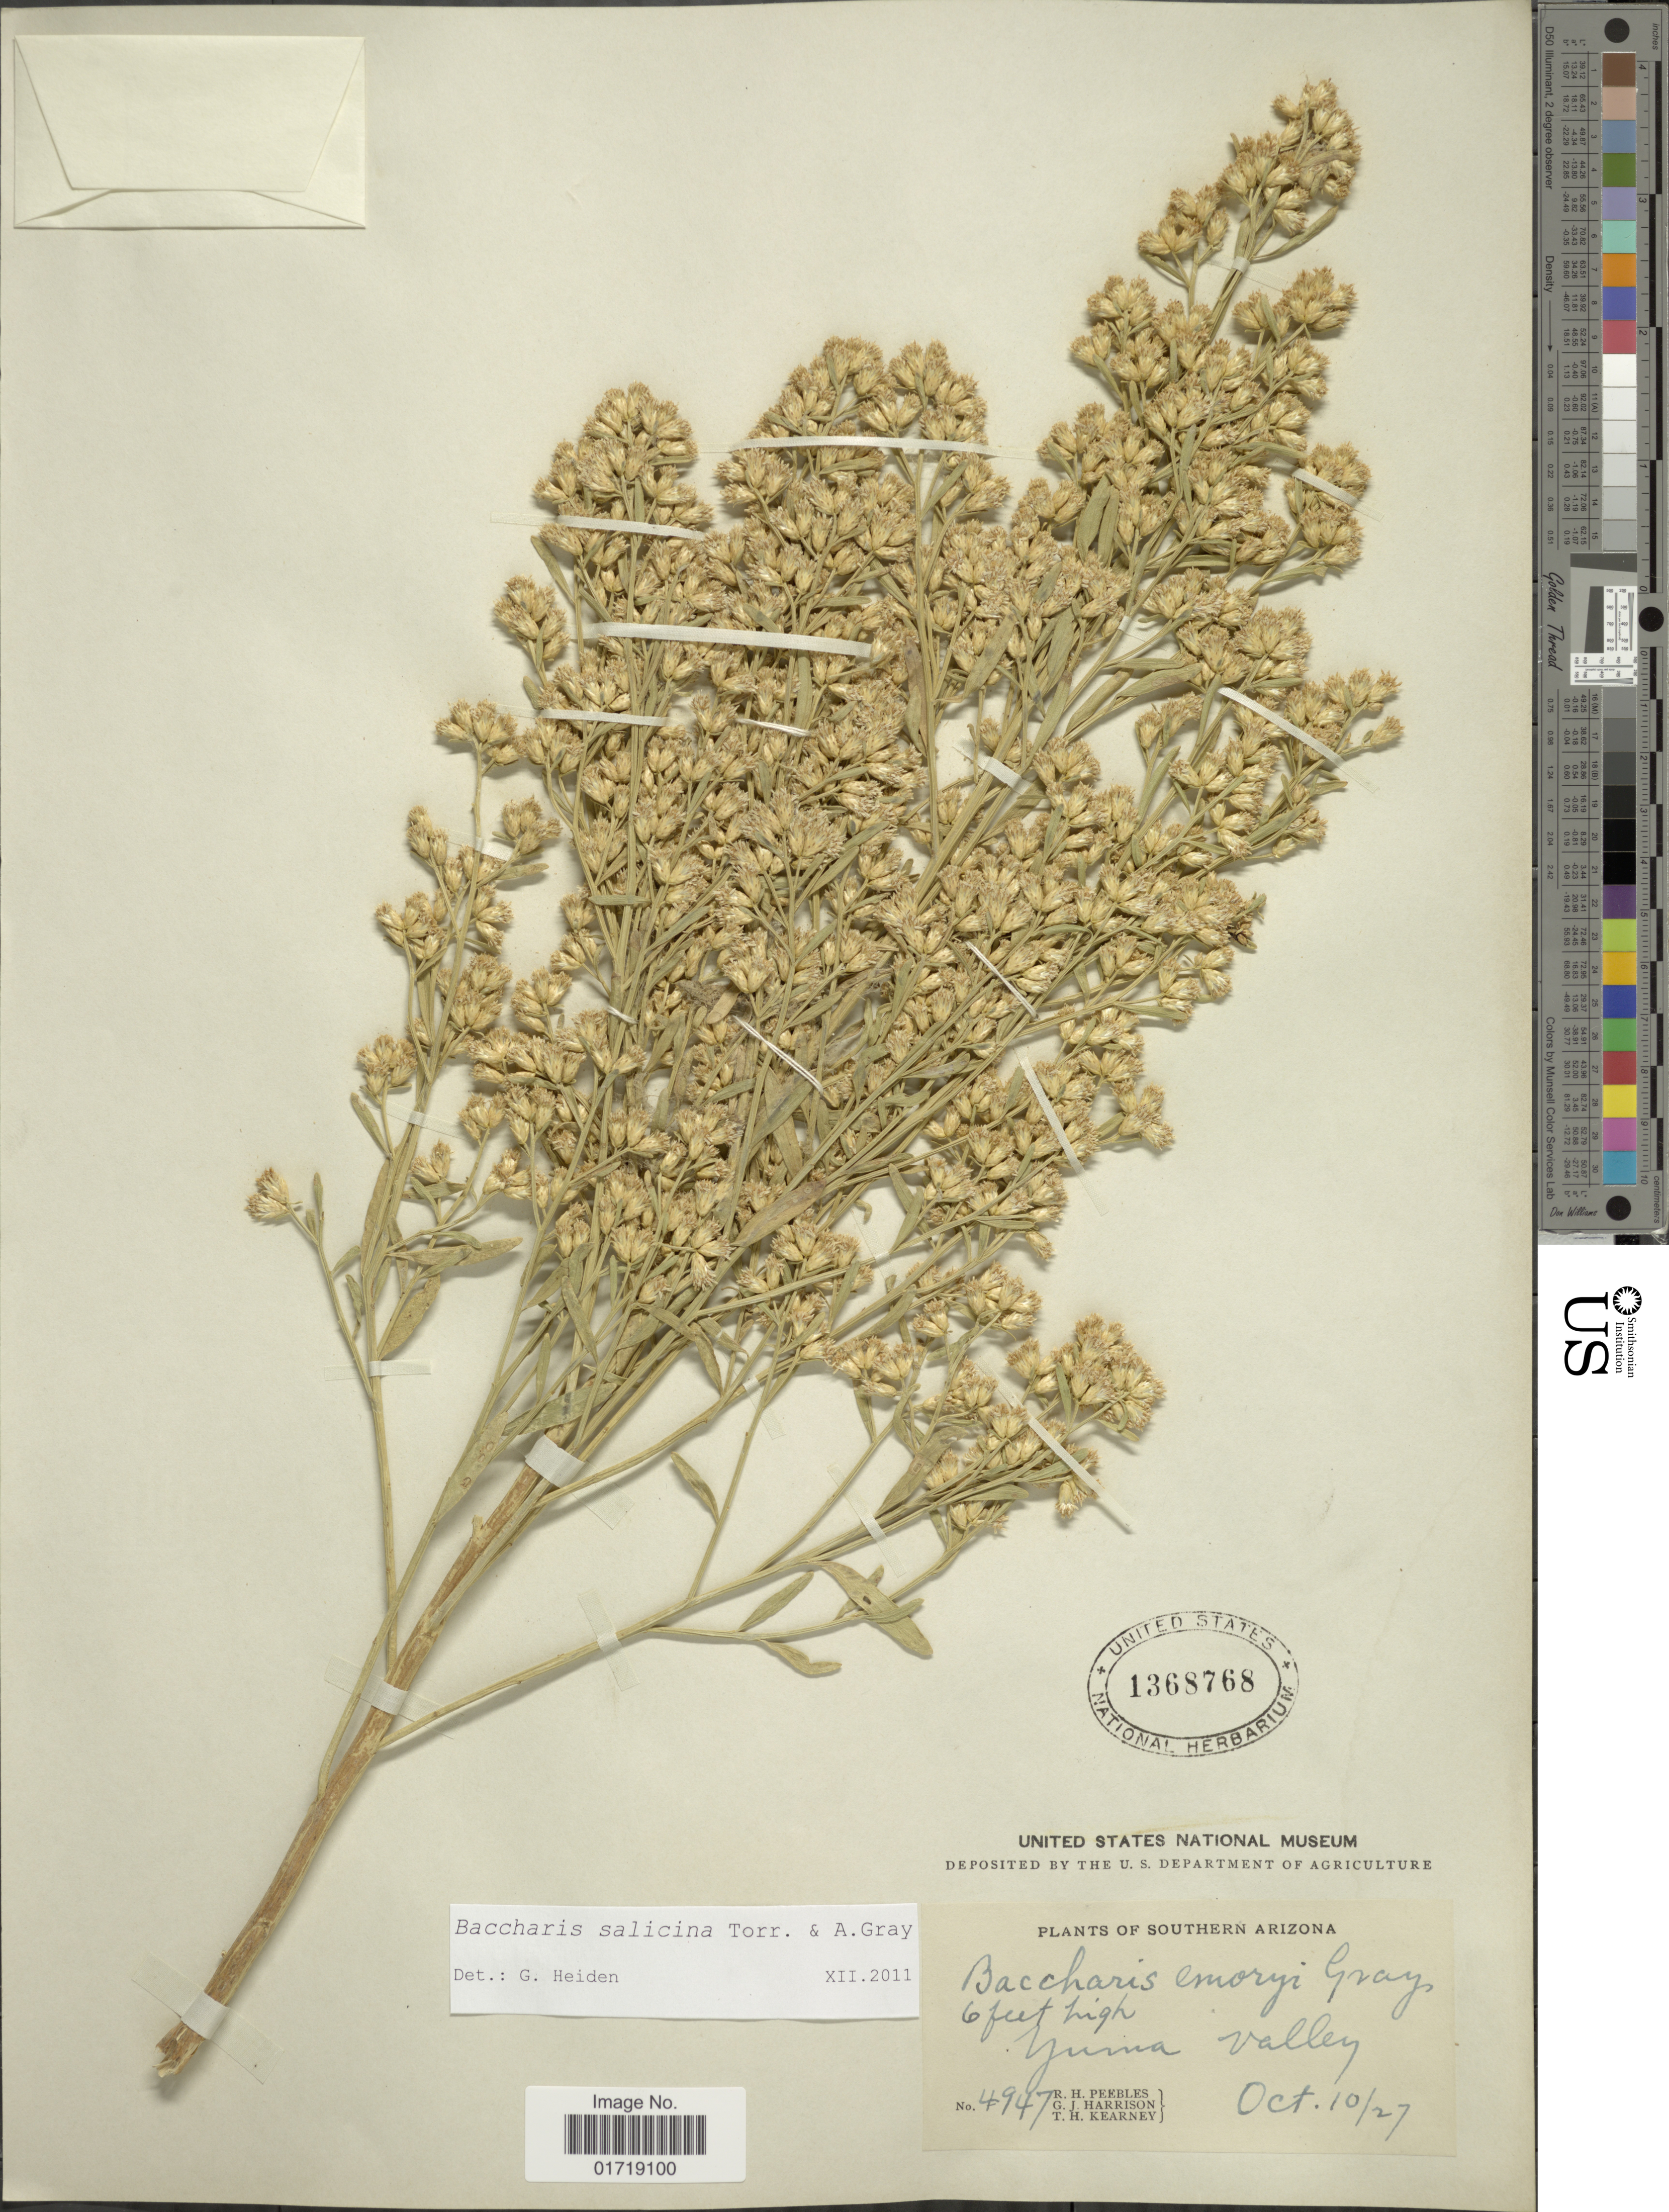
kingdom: Plantae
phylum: Tracheophyta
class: Magnoliopsida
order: Asterales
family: Asteraceae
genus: Baccharis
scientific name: Baccharis salicina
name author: Torr. & A. Gray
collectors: R. H. Peebles, G. J. Harrison & T. H. Kearney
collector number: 4947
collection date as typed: Transcribed d/m/y: 10/10/27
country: United States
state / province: Arizona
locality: Southern Arizona, Yuma Valley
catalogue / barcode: US 1368768